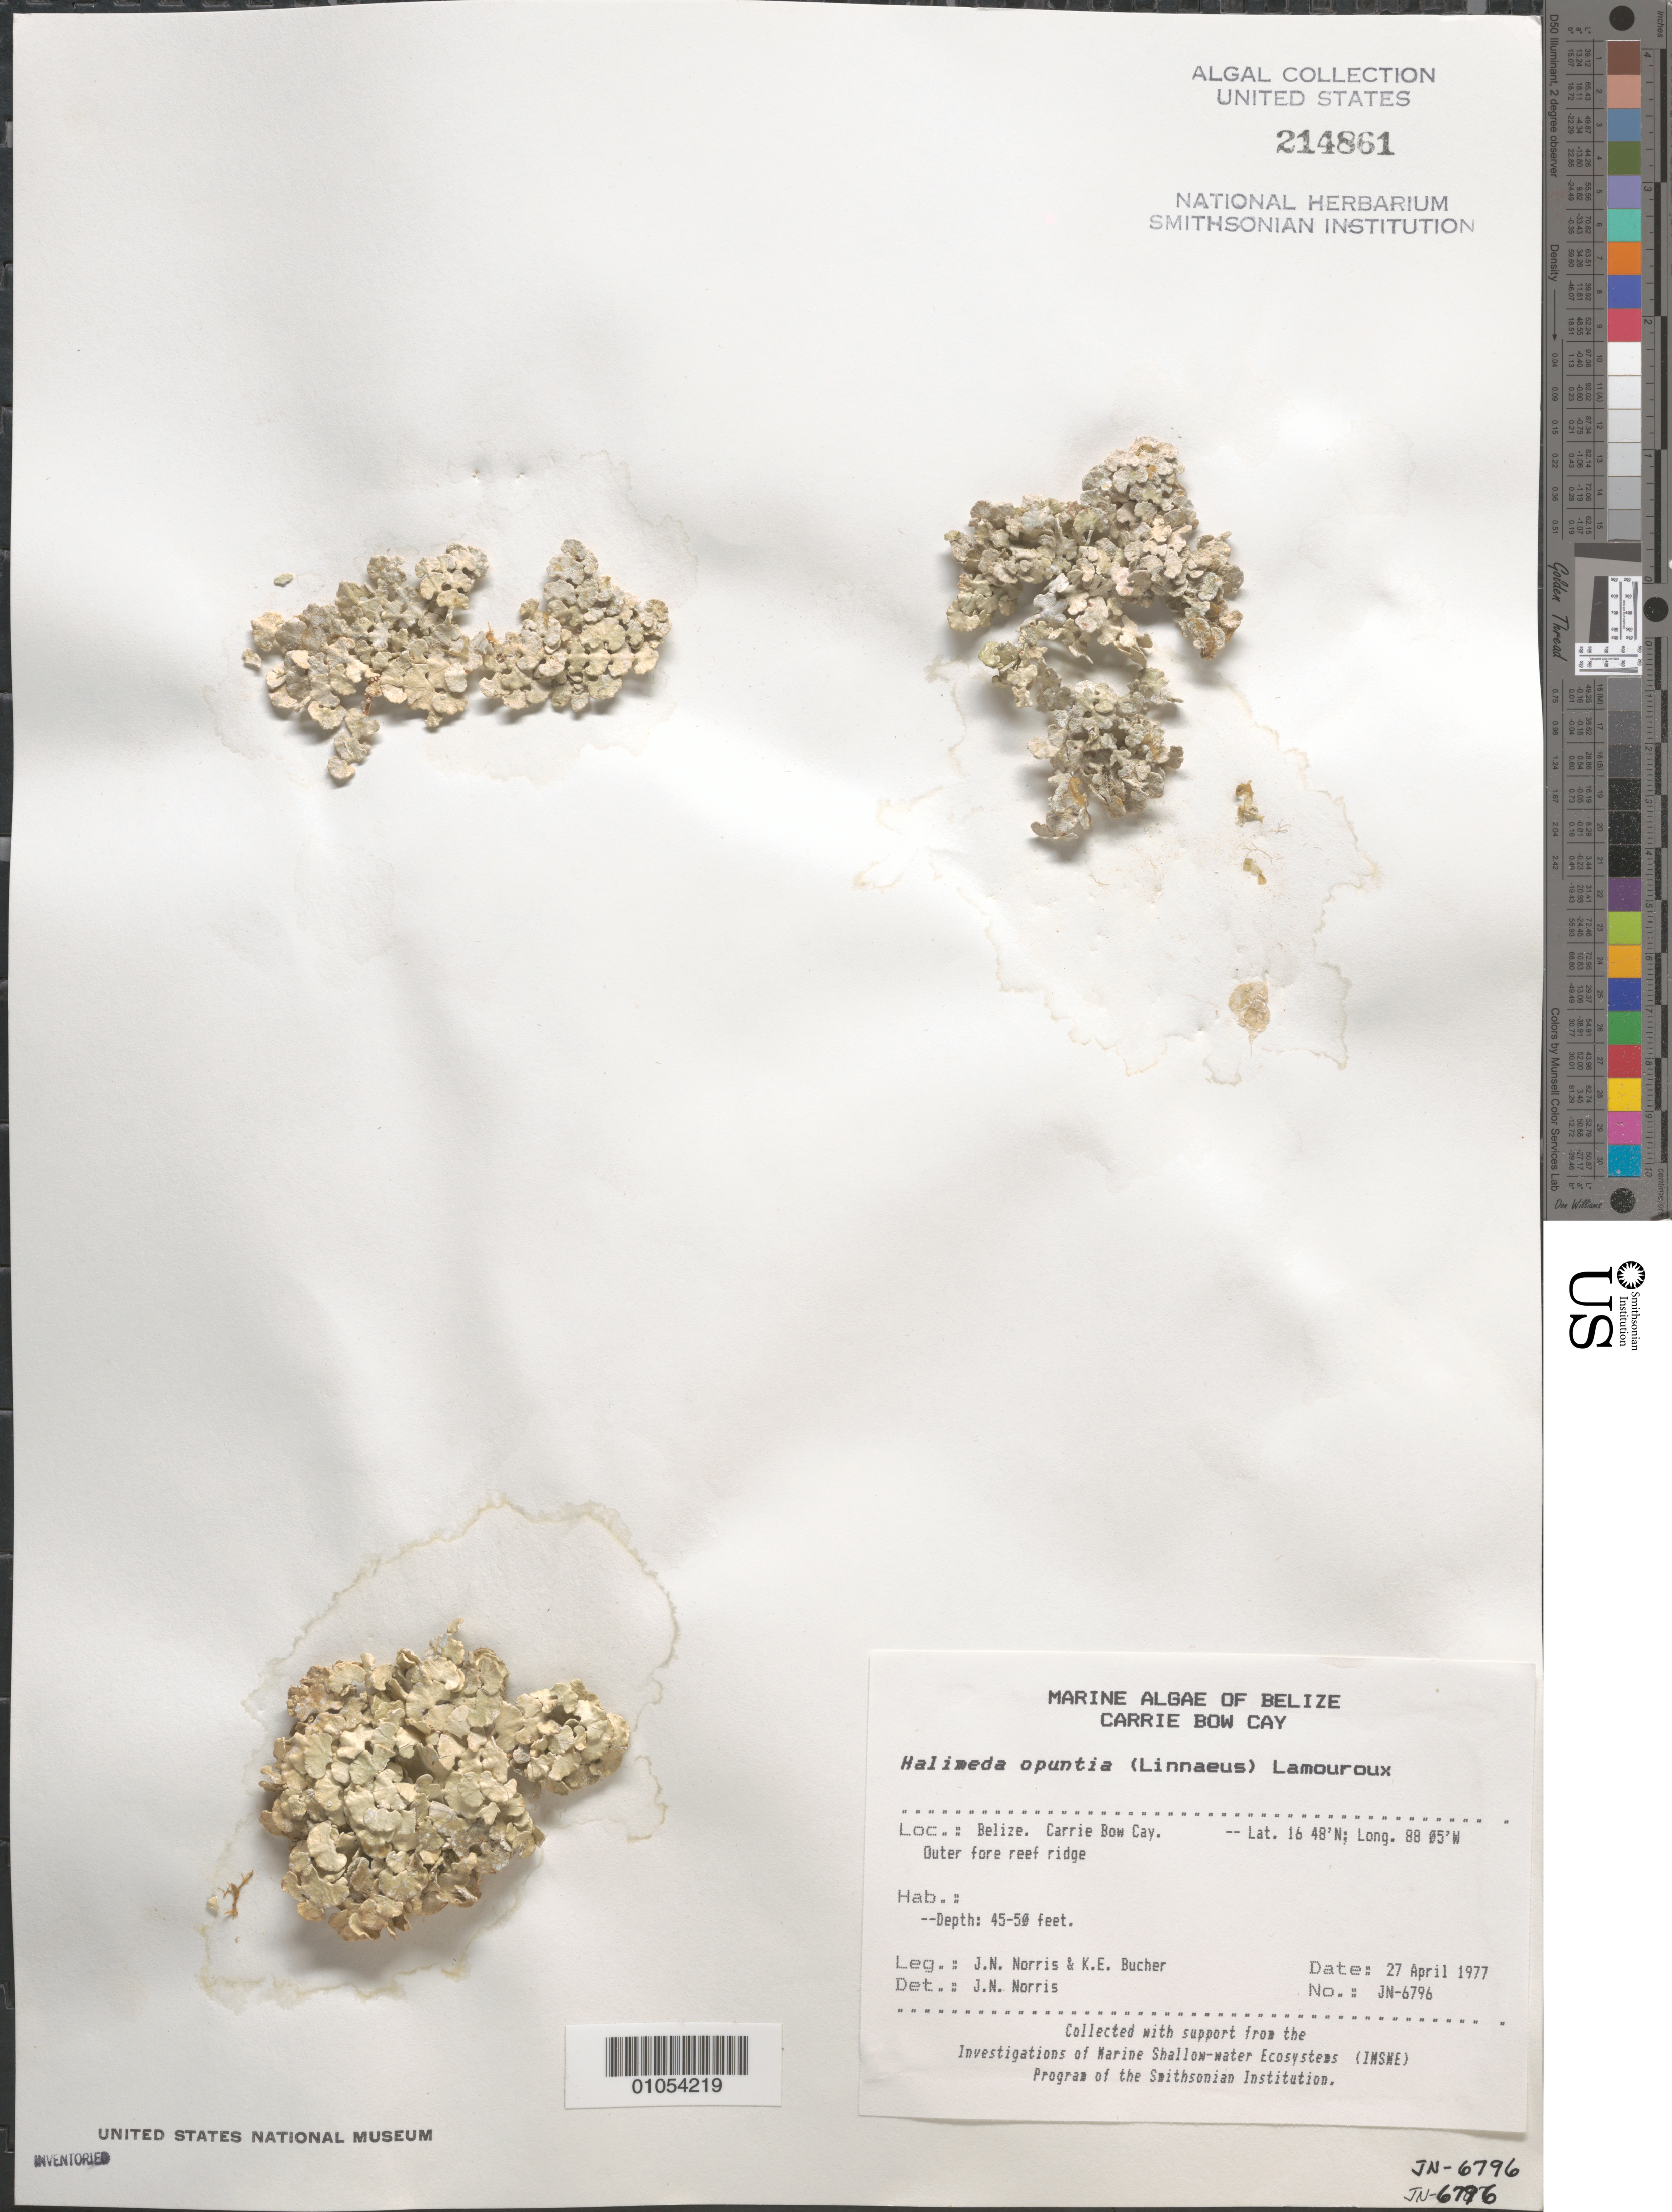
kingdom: Plantae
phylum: Chlorophyta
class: Ulvophyceae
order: Bryopsidales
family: Halimedaceae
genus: Halimeda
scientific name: Halimeda opuntia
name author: (L.) J.V.Lamouroux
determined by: Norris, James N.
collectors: J. N. Norris & K. E. Bucher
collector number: JN-6796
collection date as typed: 27 Apr 1977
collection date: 1977-04-27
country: Belize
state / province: Stann Creek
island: Carrie Bow Cay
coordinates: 16 48'N, 88 05'W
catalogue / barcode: US 214861